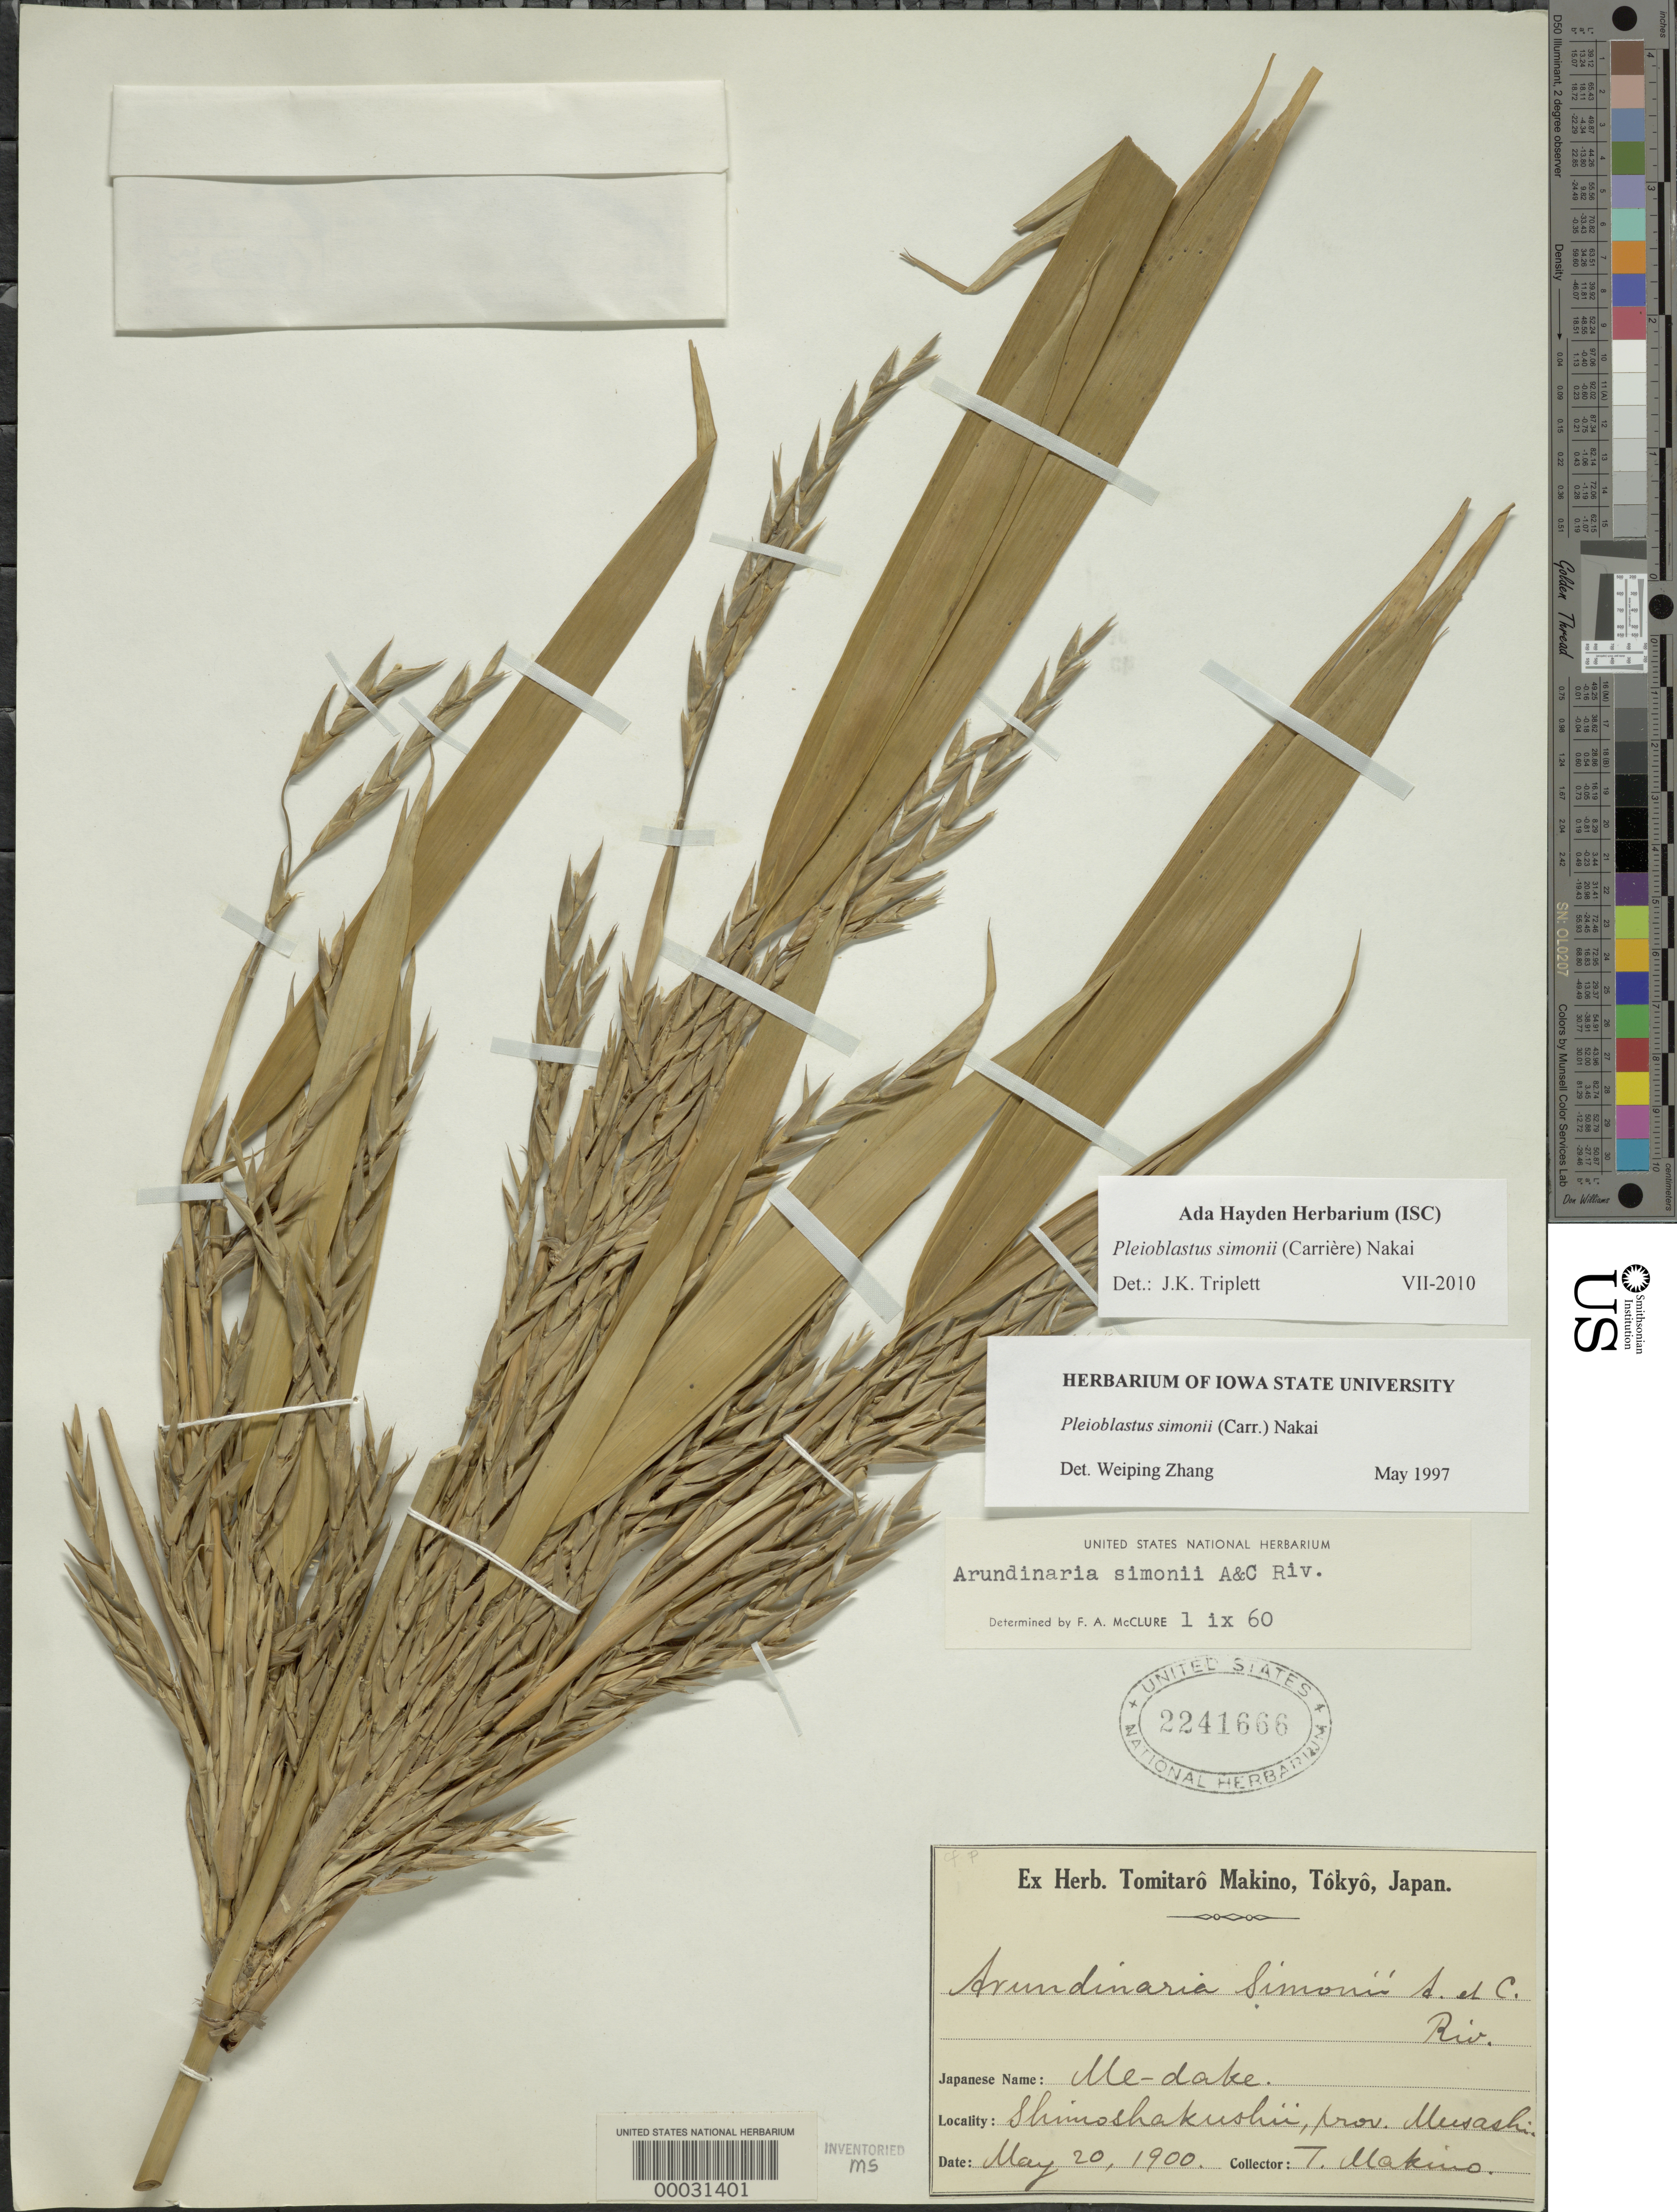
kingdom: Plantae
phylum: Tracheophyta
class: Liliopsida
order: Poales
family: Poaceae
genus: Pleioblastus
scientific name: Pleioblastus simonii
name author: (Carrière) Nakai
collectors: T. Makino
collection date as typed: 20 May 1900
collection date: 1900-05-20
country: Japan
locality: Shimoshakushii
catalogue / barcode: US 2241666